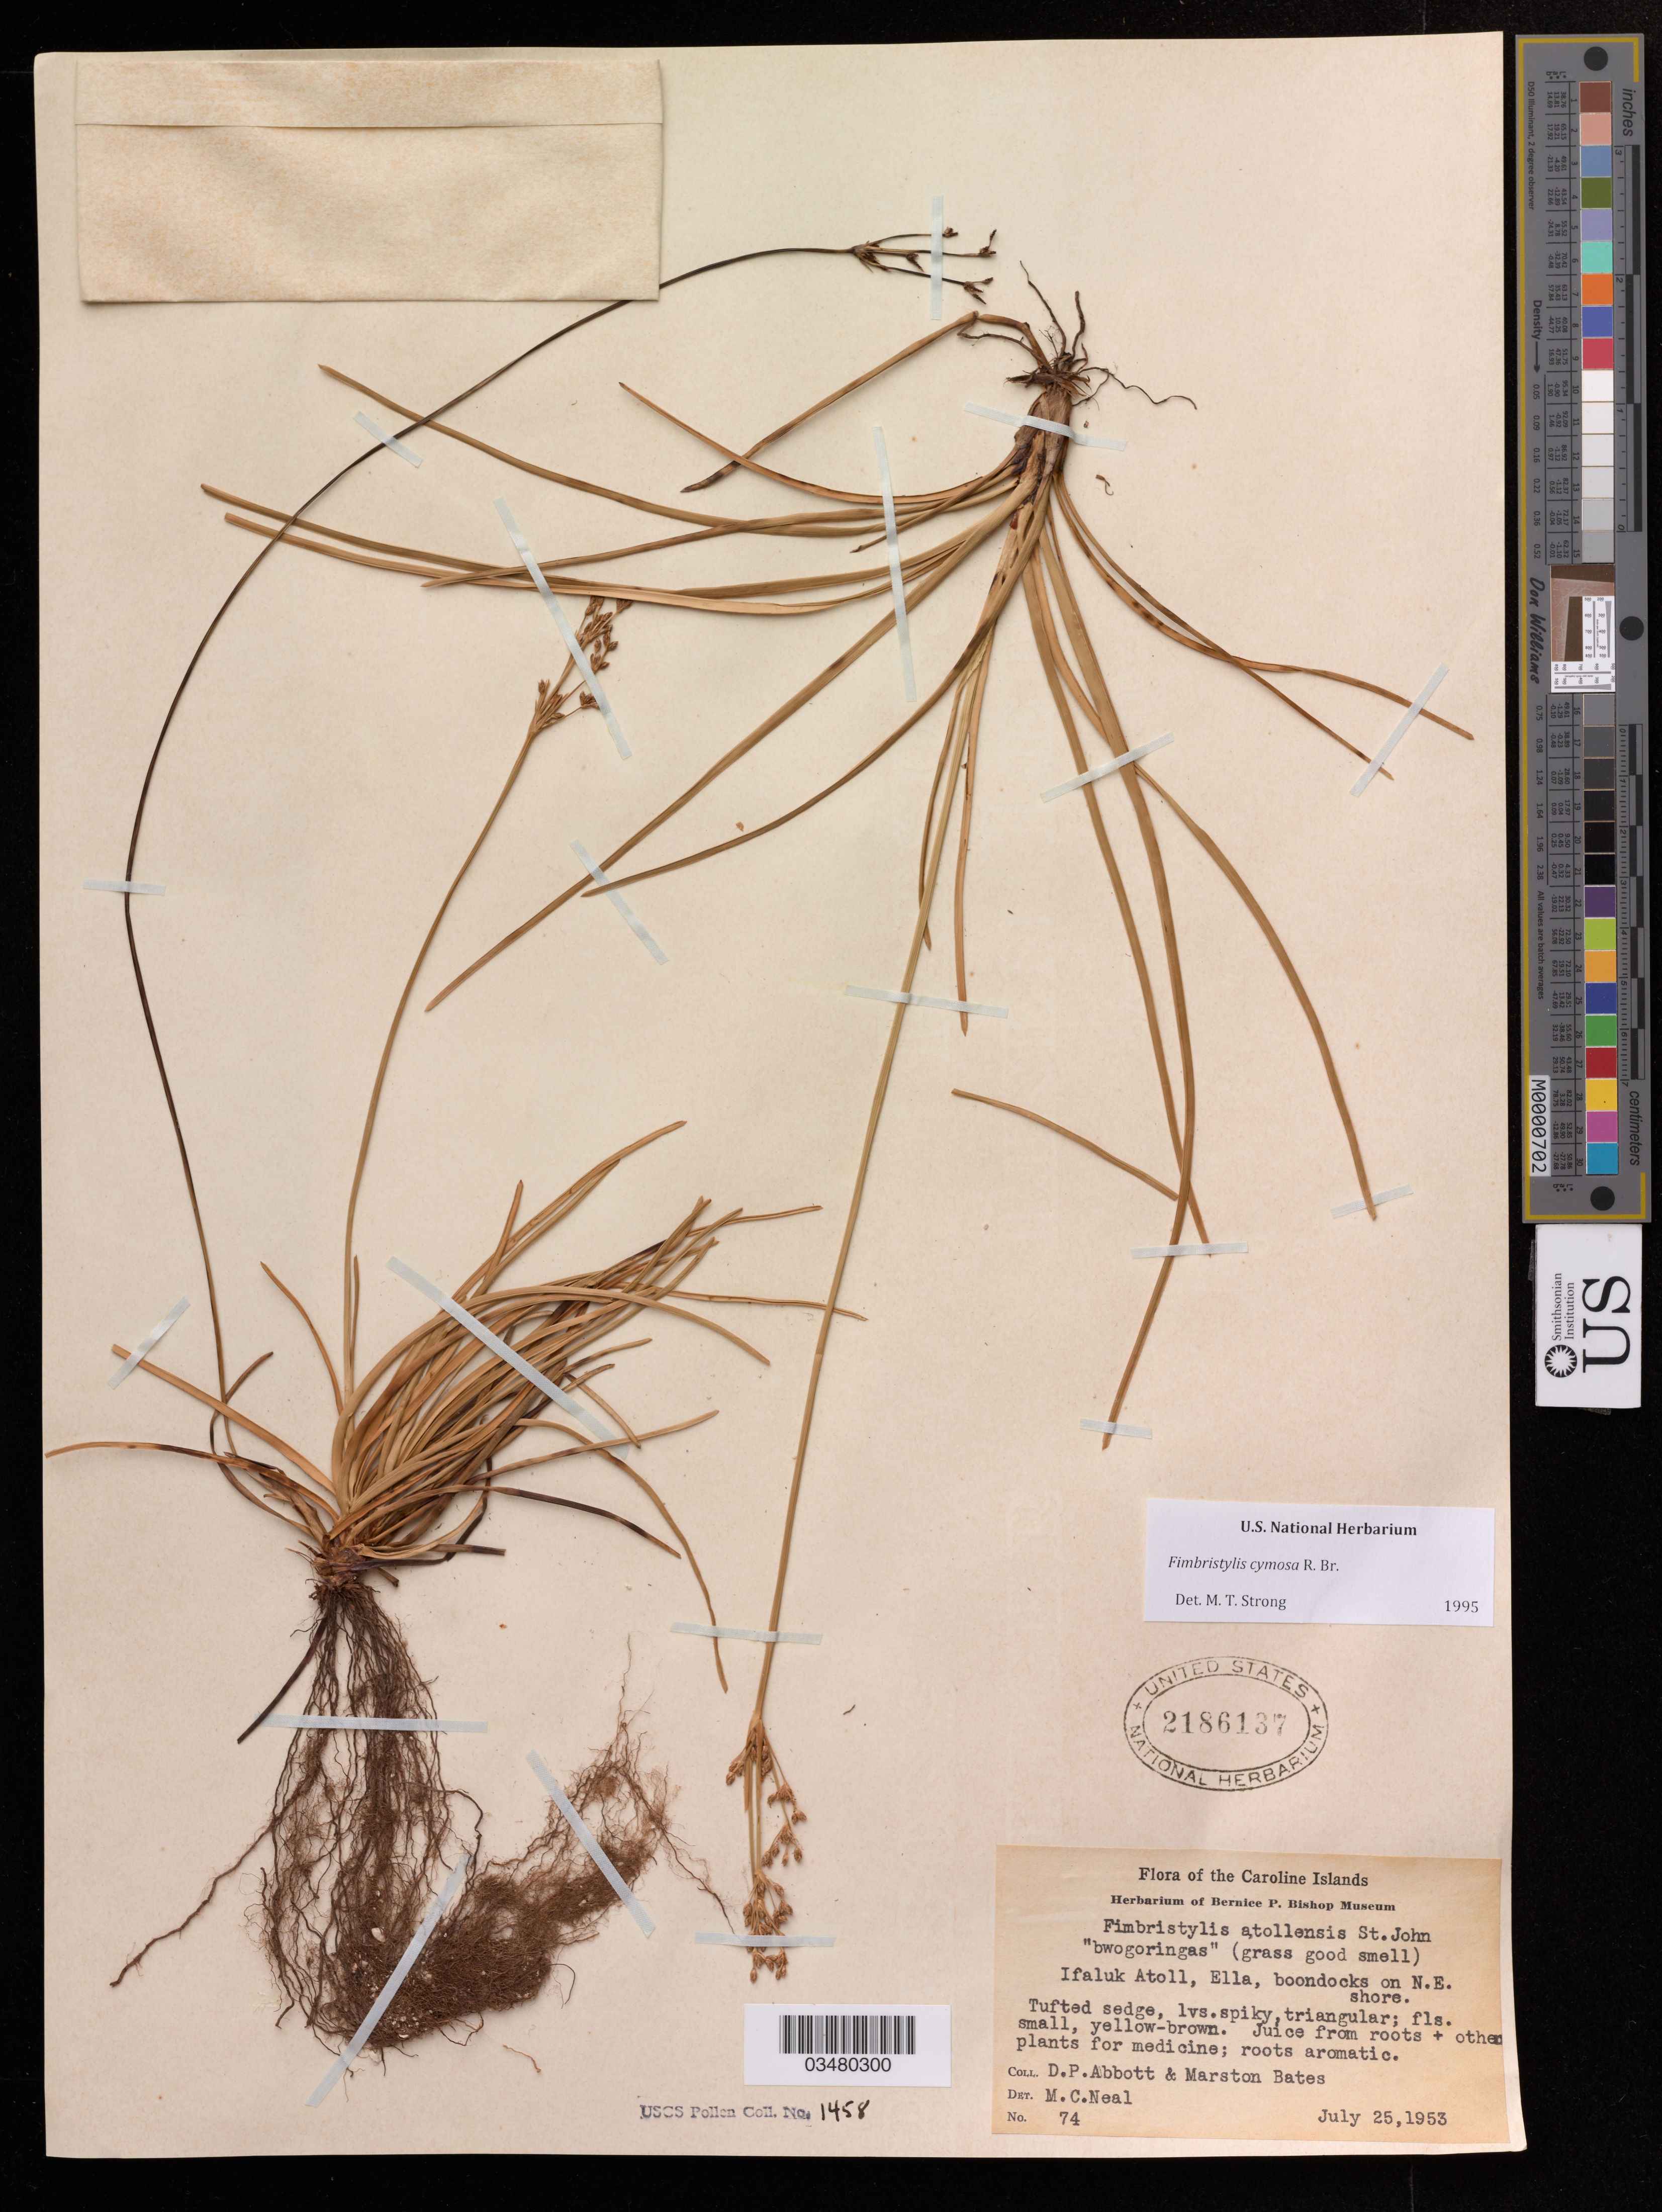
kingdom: Plantae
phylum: Tracheophyta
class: Liliopsida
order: Poales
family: Cyperaceae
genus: Fimbristylis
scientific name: Fimbristylis cymosa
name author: R. Br.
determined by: Strong, M. T., (US), Smithsonian Institution - National Museum of Natural History (UNITED STATES)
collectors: D. P. Abbott & M. Bates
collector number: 74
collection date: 1953-07-25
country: Micronesia, Federated States of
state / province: Yap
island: Ifalik (Ifaluk) Atoll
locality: Ifaluk Atoll, Ella, boondocks on NE shore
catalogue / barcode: US 2186137